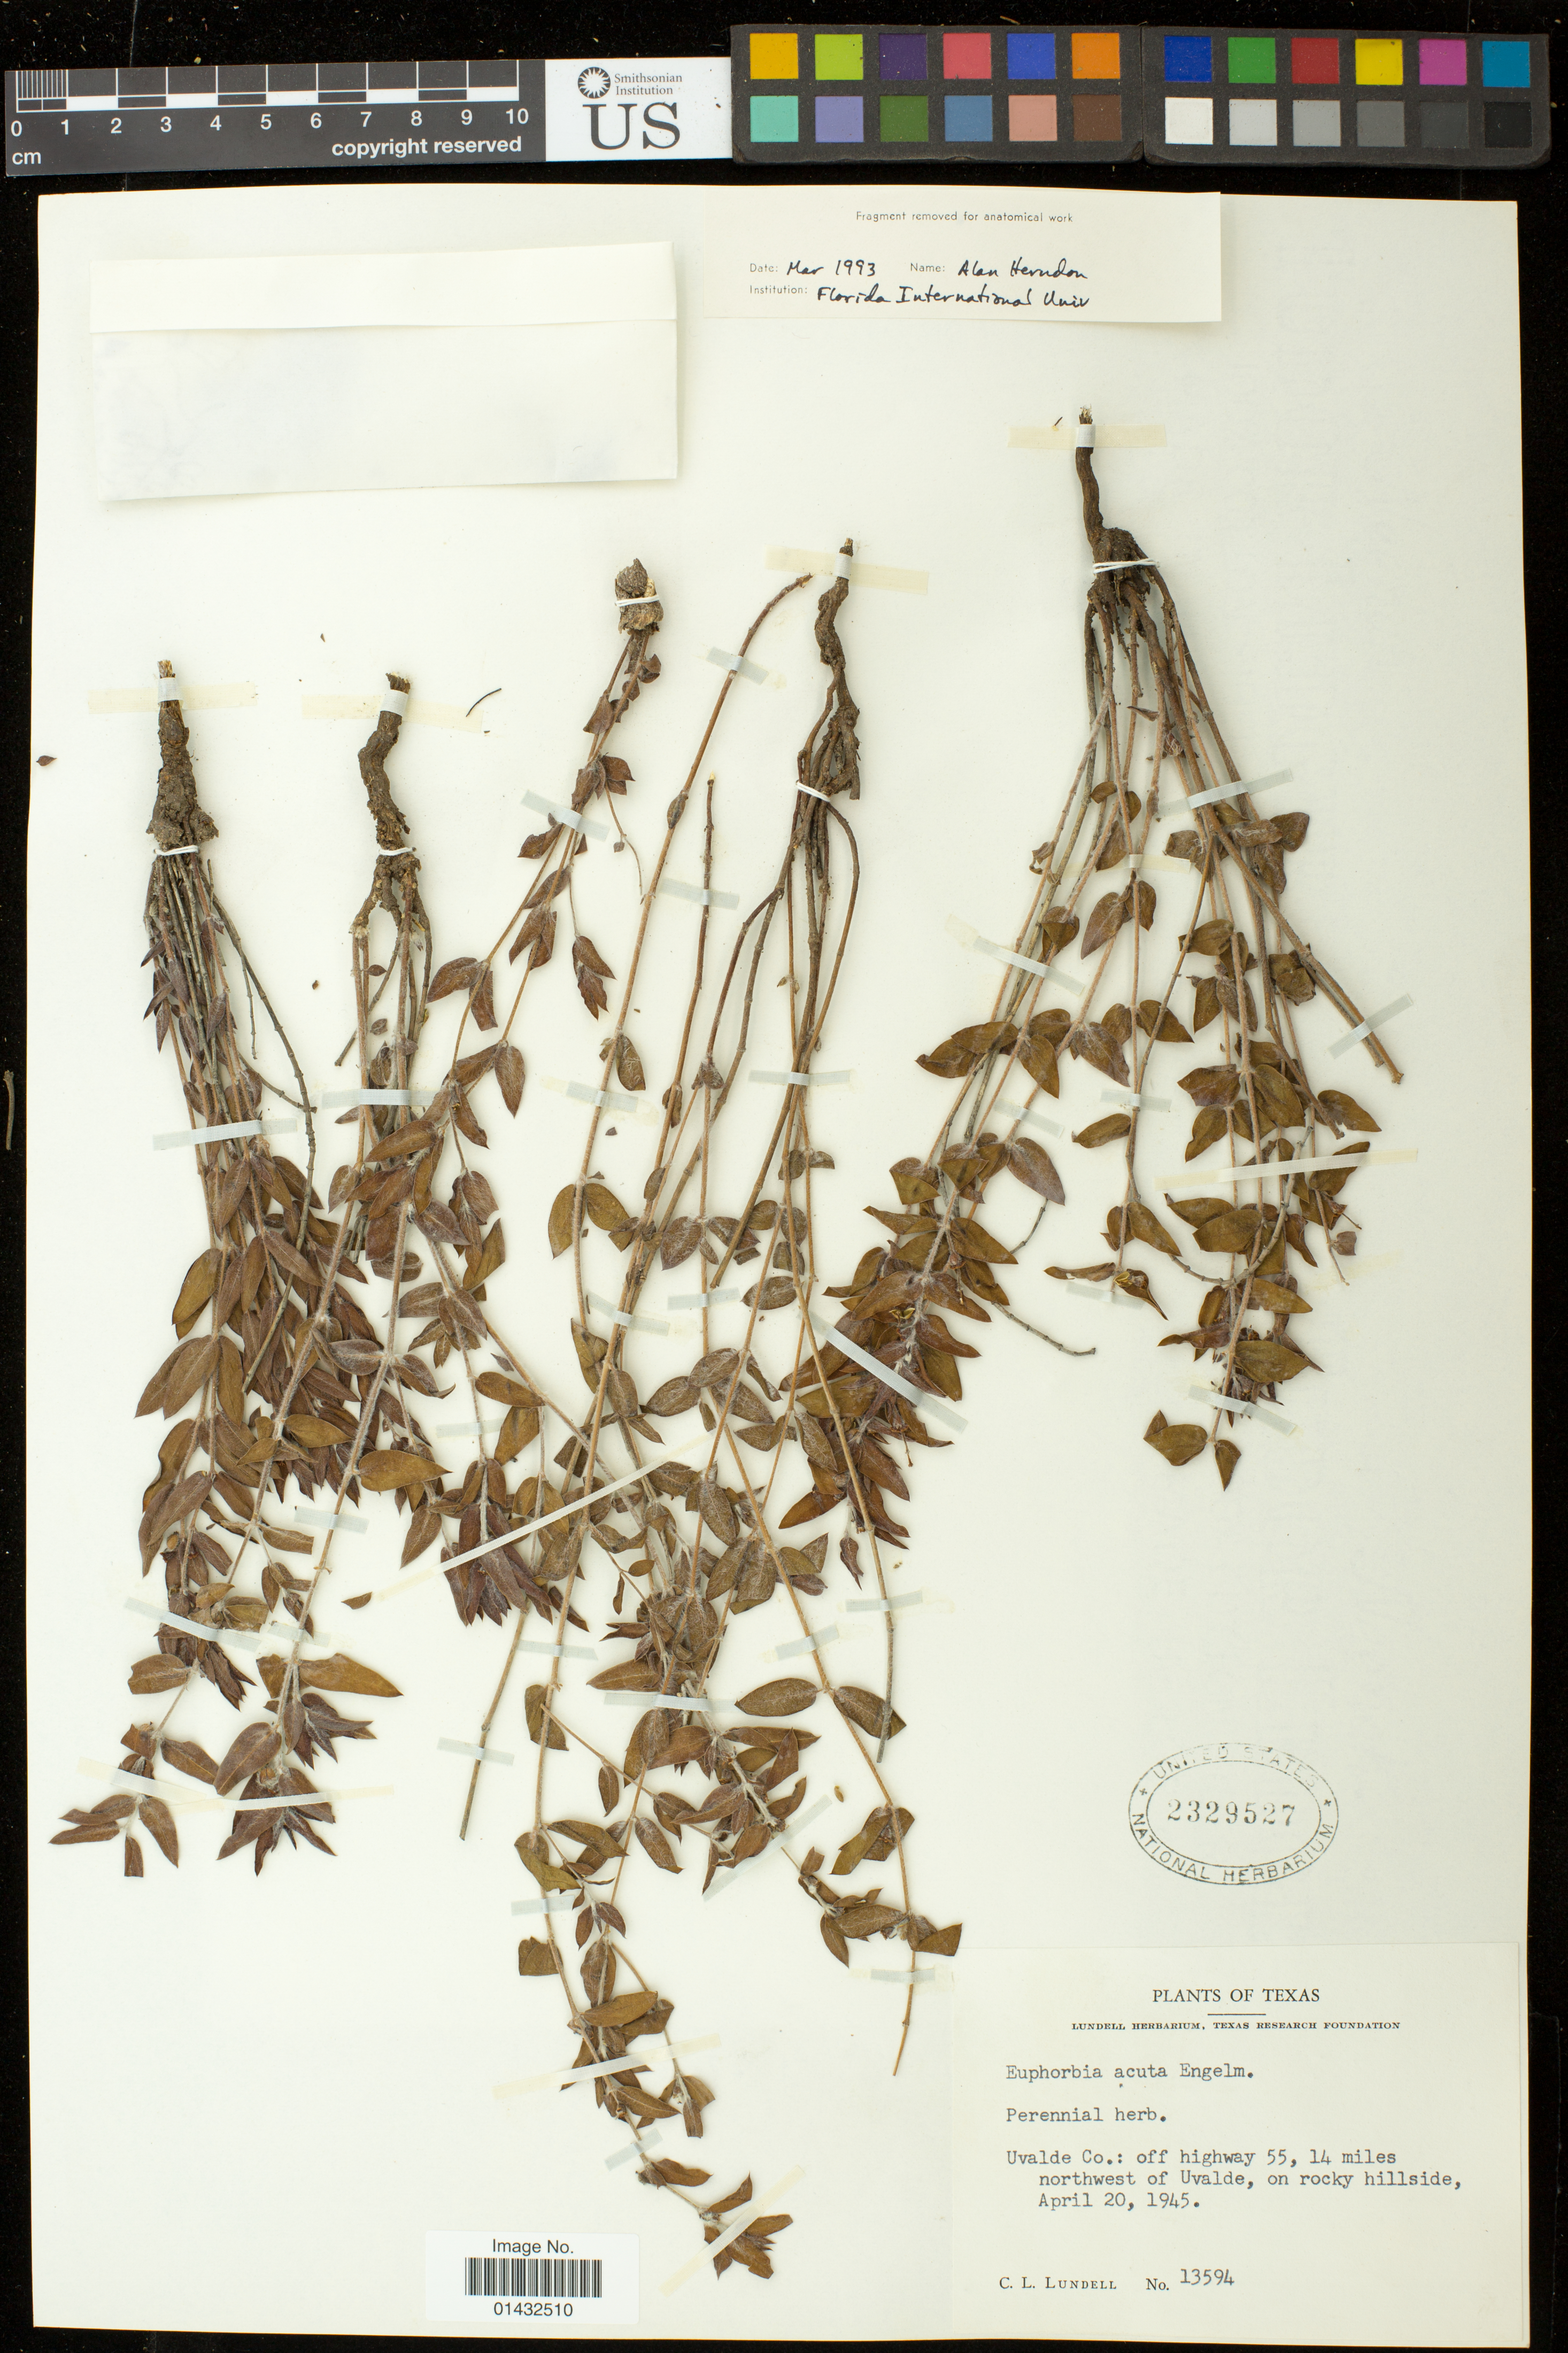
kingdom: Plantae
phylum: Tracheophyta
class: Magnoliopsida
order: Malpighiales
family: Euphorbiaceae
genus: Euphorbia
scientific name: Euphorbia acuta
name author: Engelm. in Emory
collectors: C. L. Lundell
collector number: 13594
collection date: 1945-04-20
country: United States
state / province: Texas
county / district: Uvalde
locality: off highway 55, 14 miles northwest of Uvalde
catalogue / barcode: US 2329527